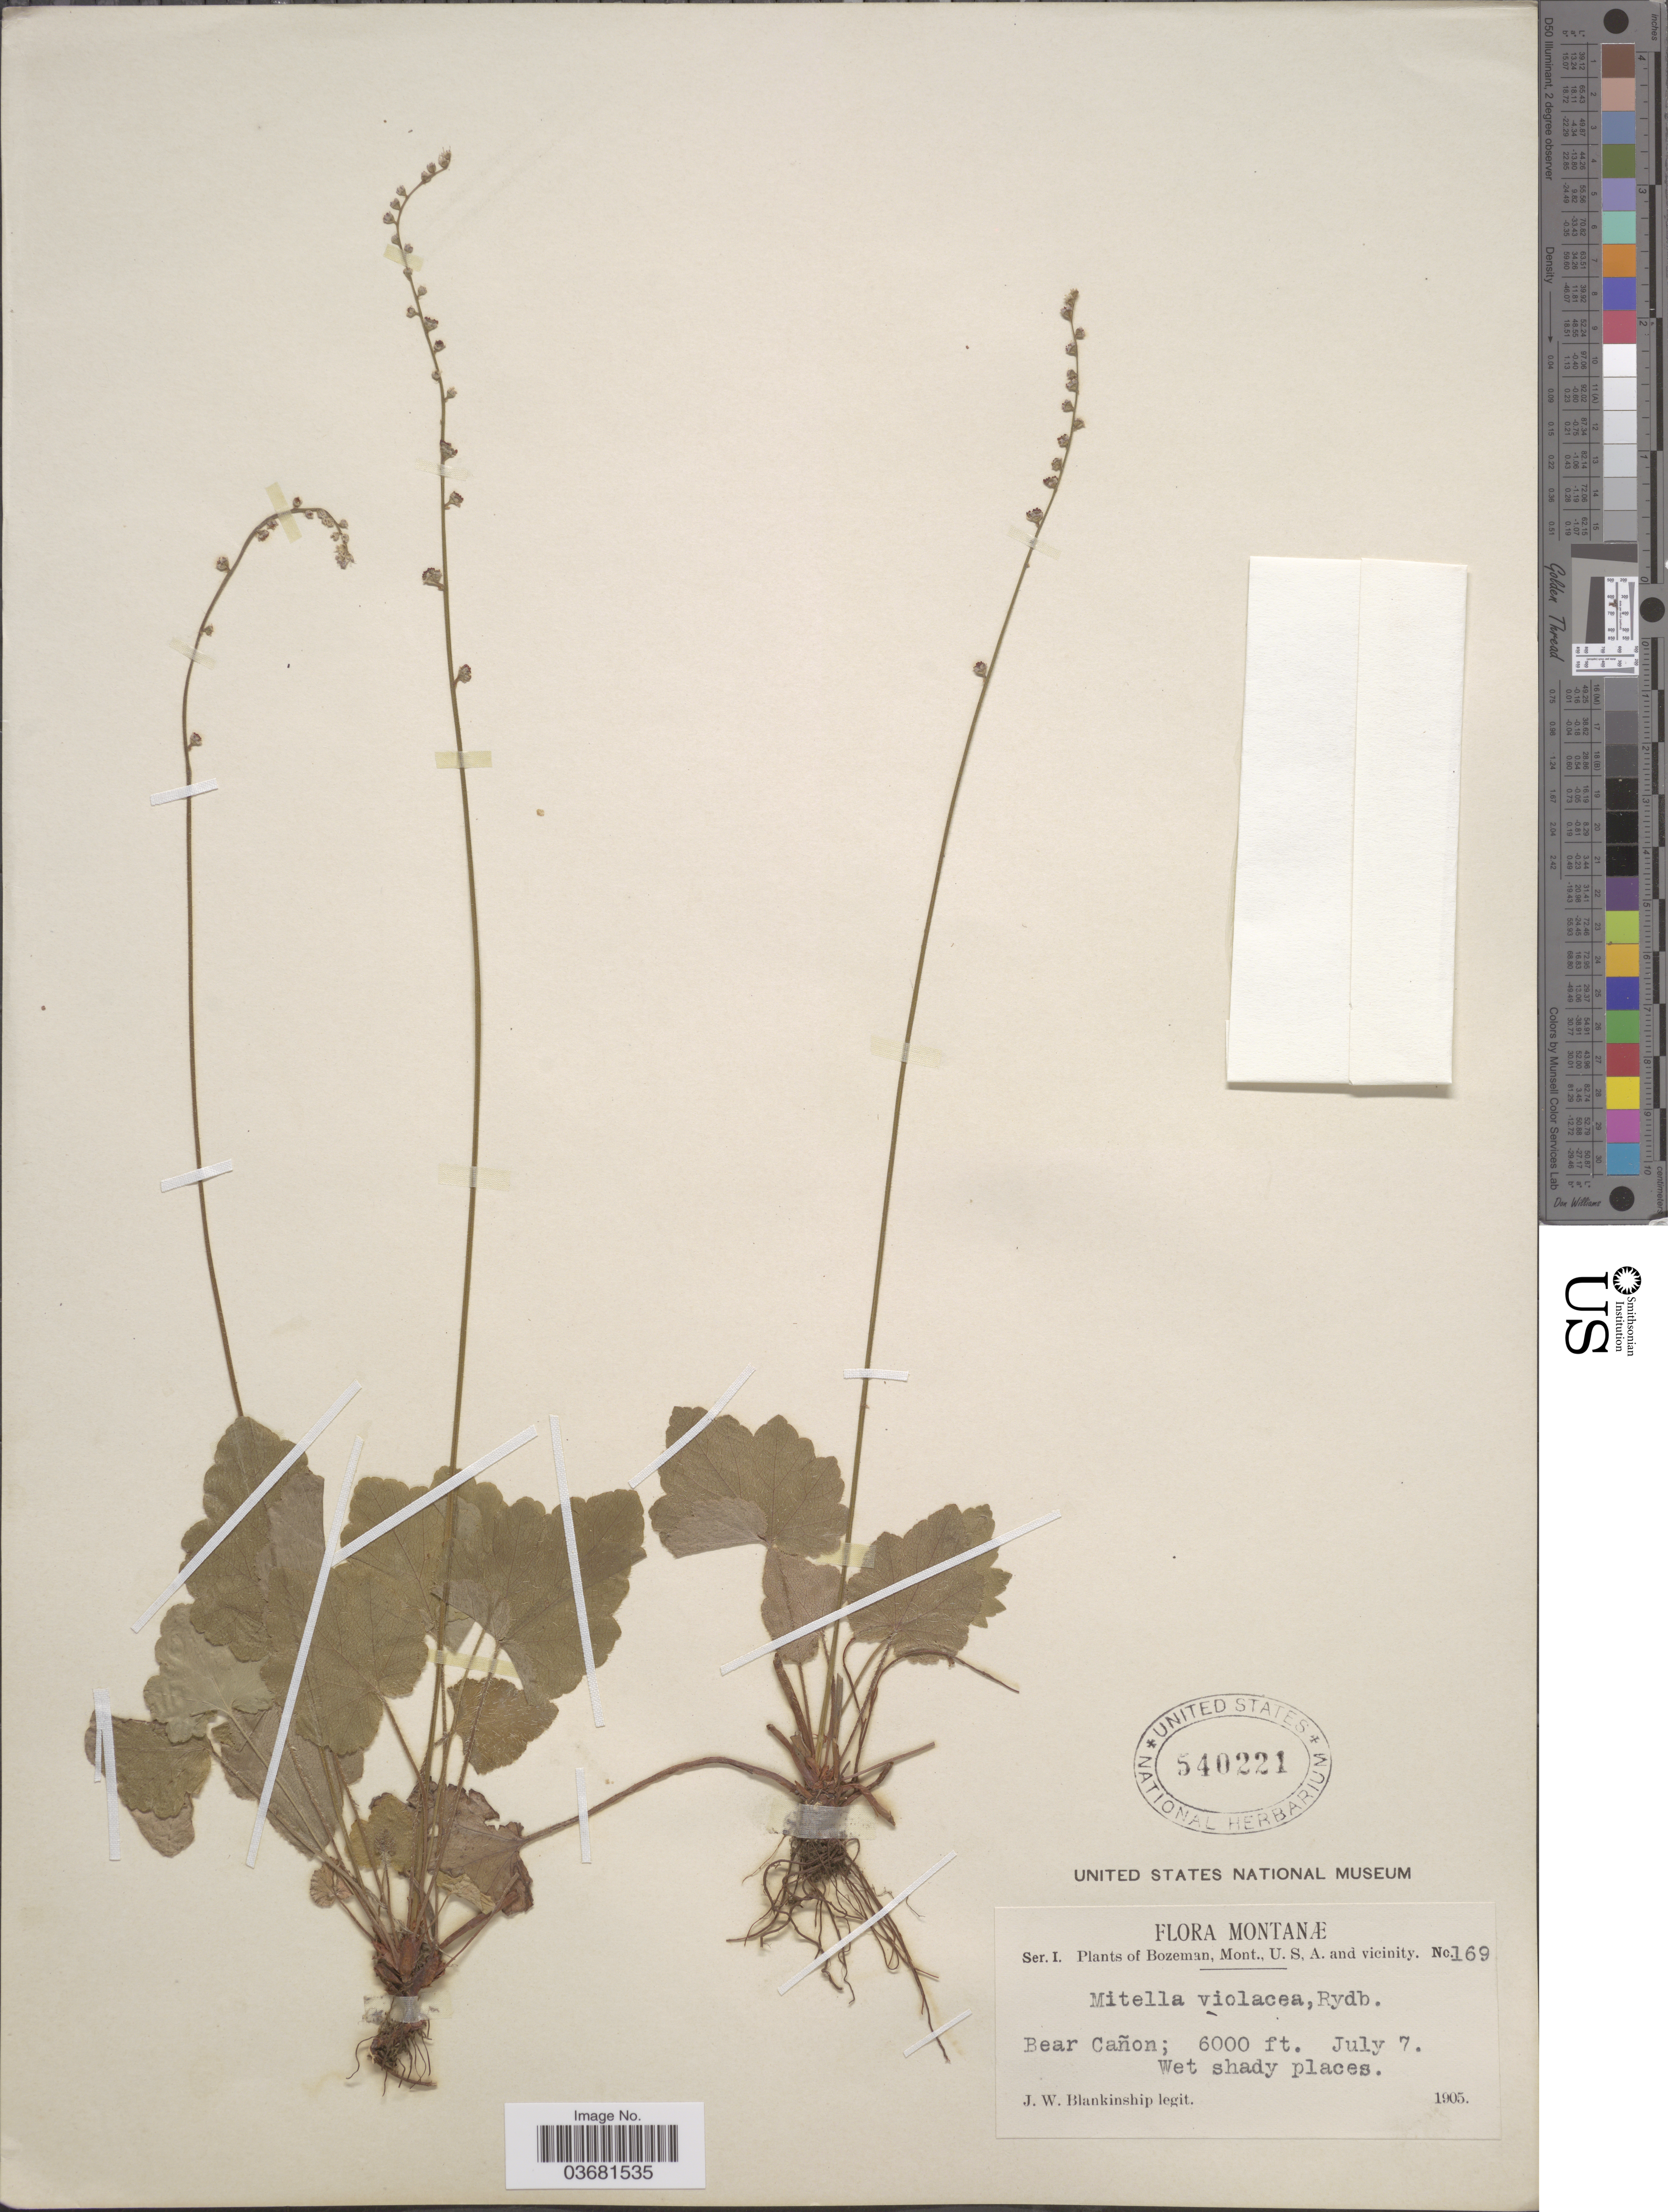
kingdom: Plantae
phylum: Tracheophyta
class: Magnoliopsida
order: Saxifragales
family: Saxifragaceae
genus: Mitella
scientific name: Mitella violacea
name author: Rydb.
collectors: J. W. Blankinship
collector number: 169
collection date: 1905-07-07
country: United States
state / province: Montana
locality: Bear Cañon.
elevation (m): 1829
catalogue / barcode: US 540221